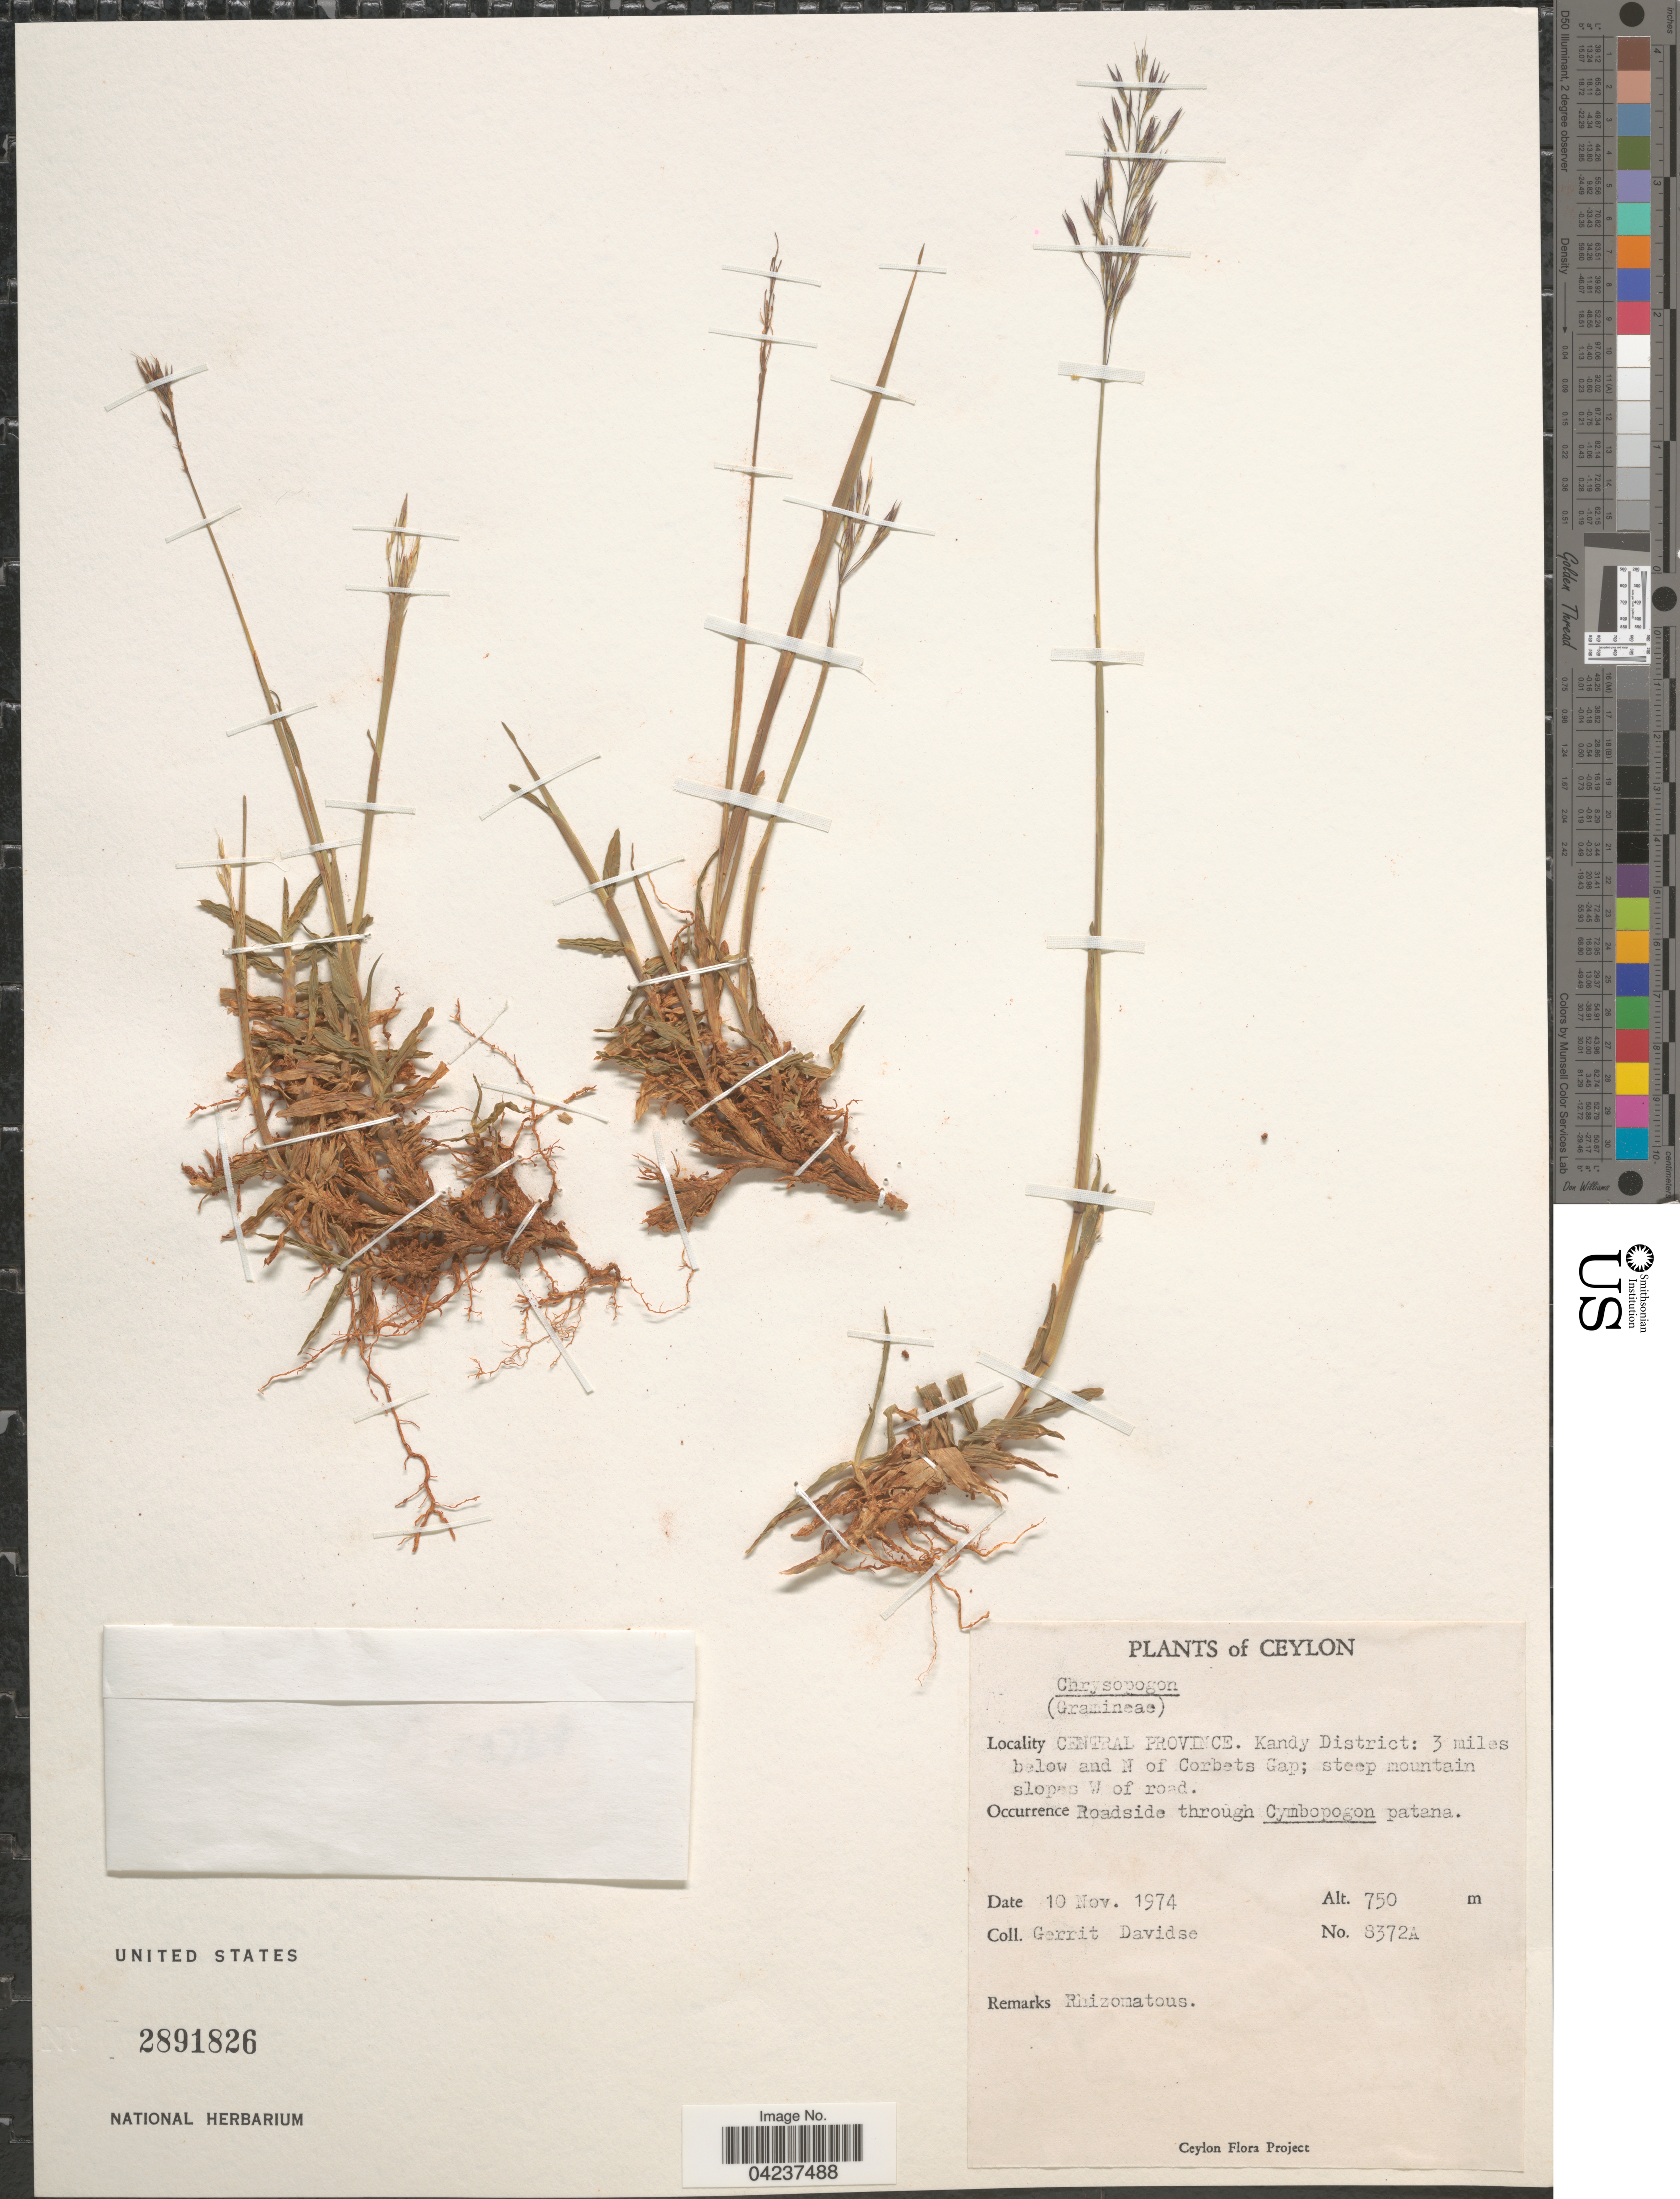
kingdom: Plantae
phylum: Tracheophyta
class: Liliopsida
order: Poales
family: Poaceae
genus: Chrysopogon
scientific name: Chrysopogon sp.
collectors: G. Davidse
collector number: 8372A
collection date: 1974-11-10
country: Sri Lanka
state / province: Central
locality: Ceylon. Kandy District: 3 miles below and N of Corbets Gap; steep mountain slopes W of road.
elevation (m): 750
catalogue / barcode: US 2891826